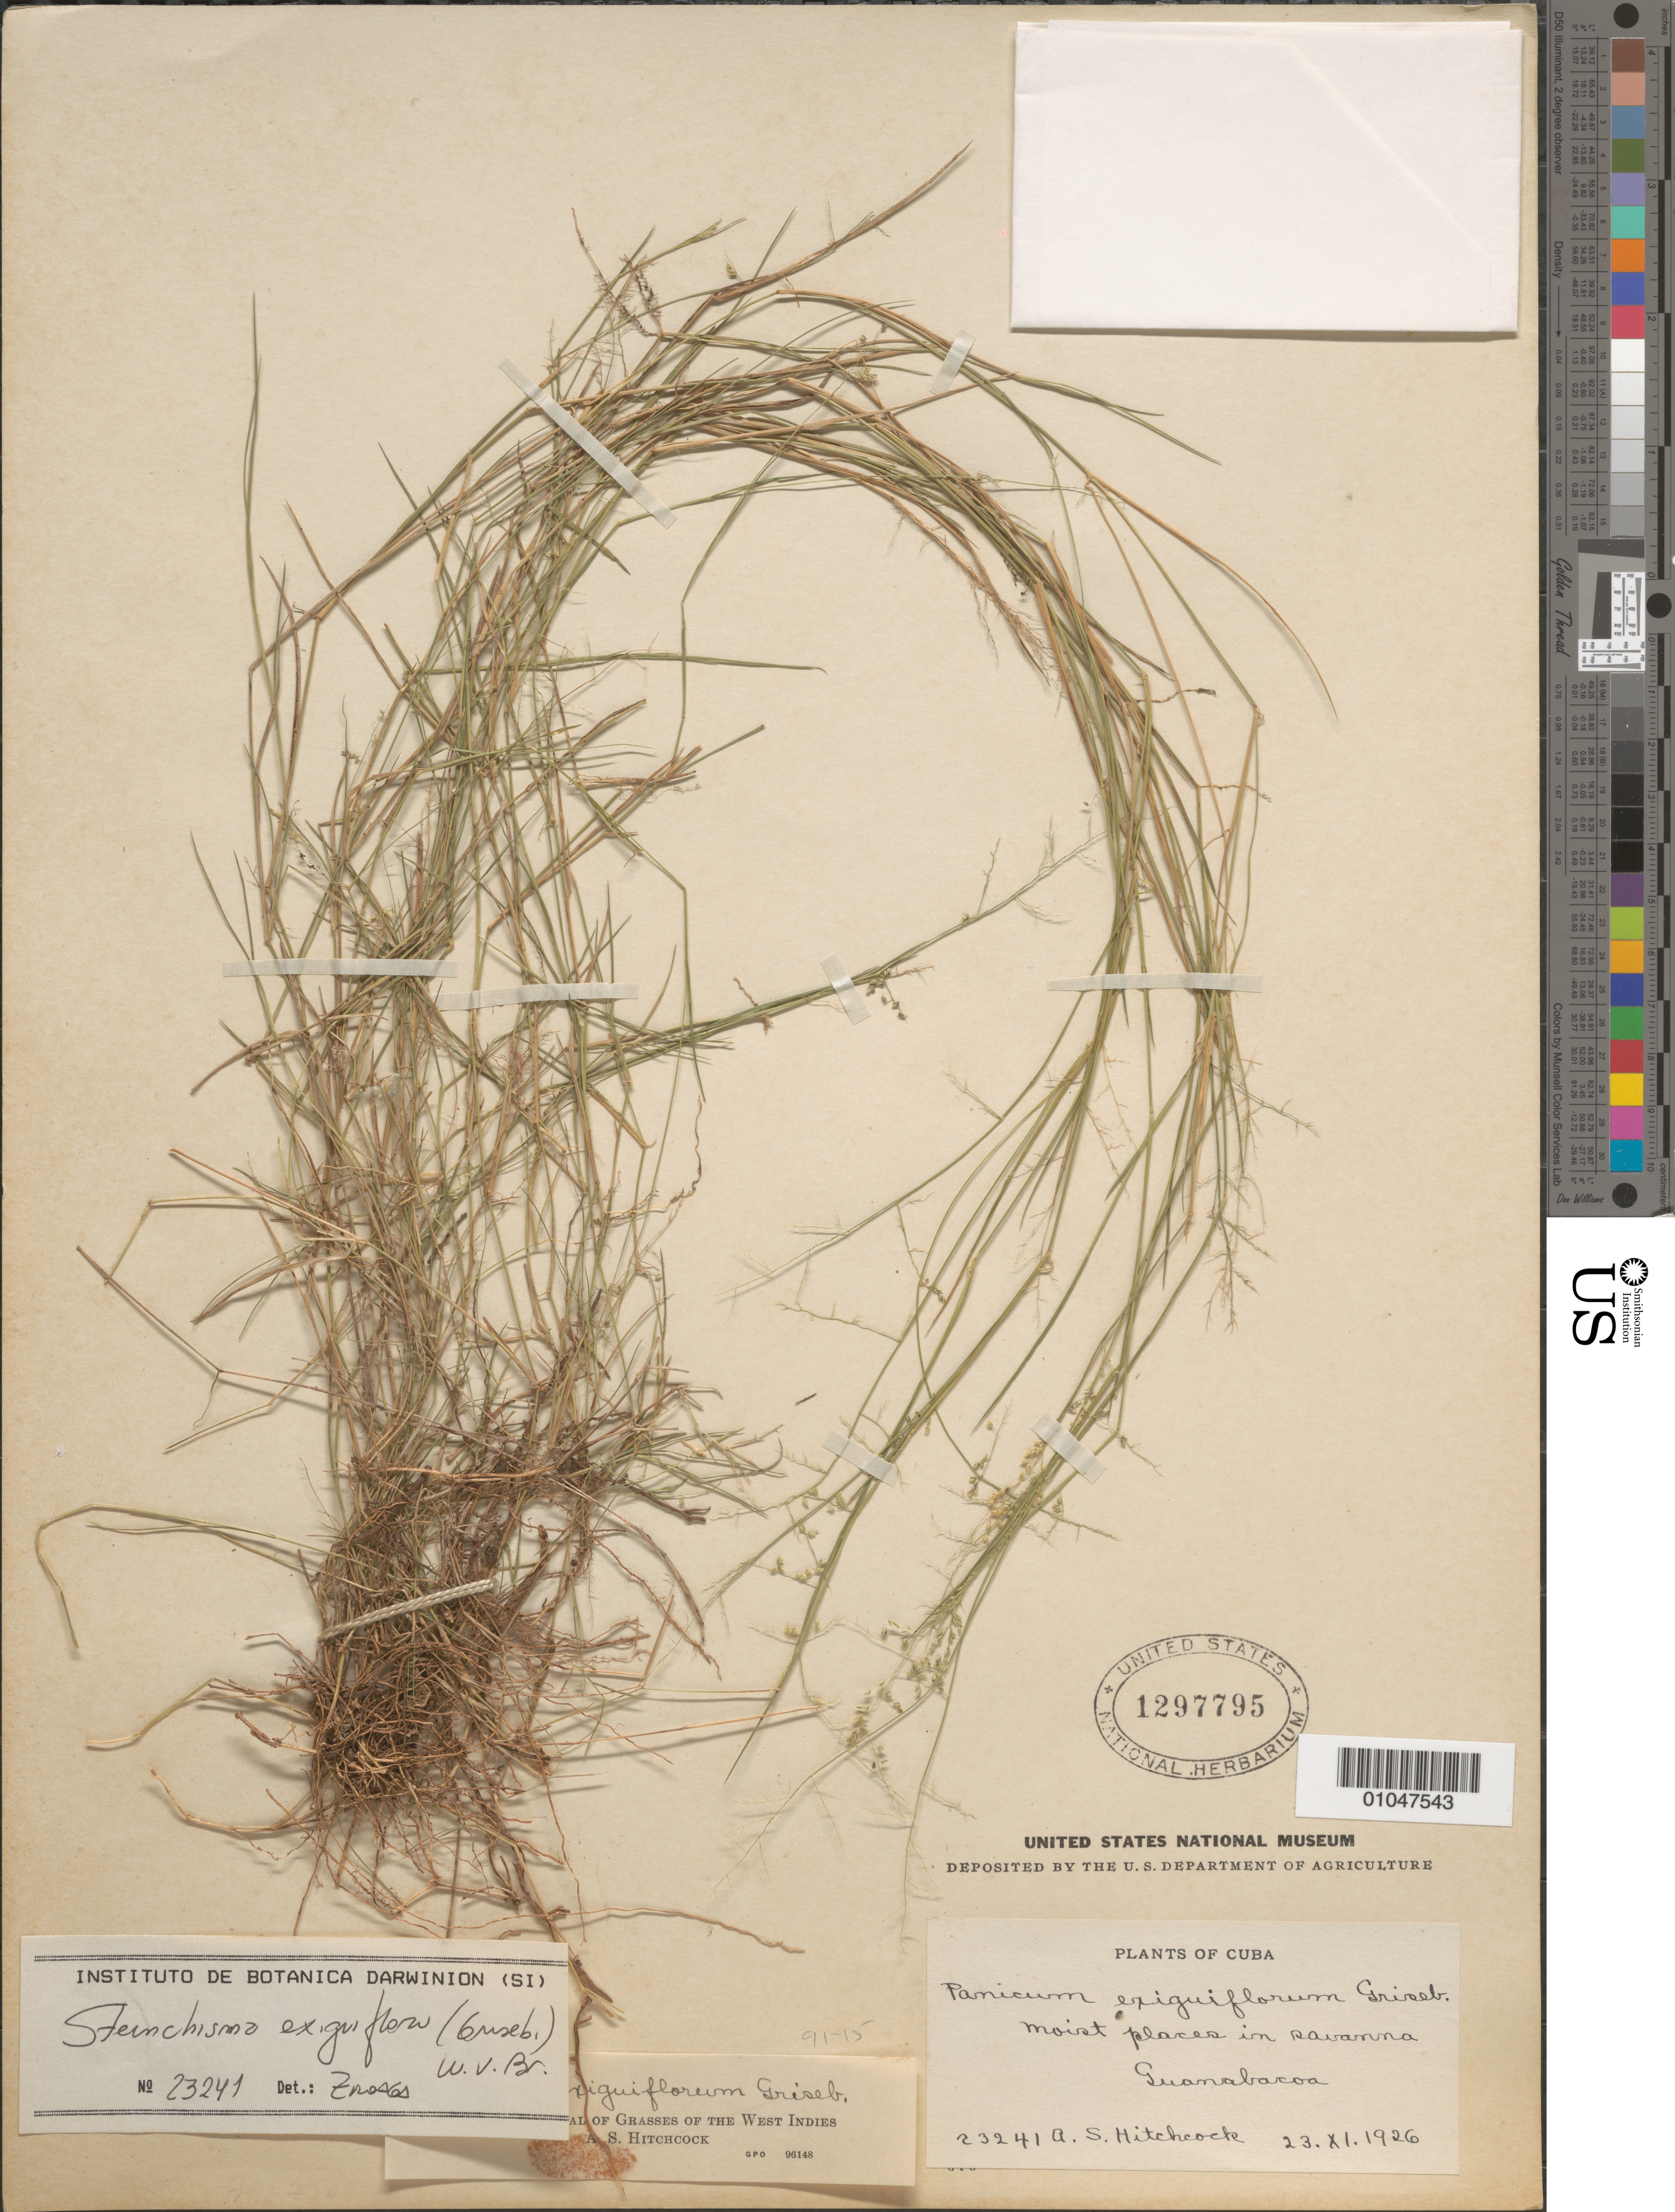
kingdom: Plantae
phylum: Tracheophyta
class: Liliopsida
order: Poales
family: Poaceae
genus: Panicum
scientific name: Panicum exiguiflorum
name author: Griseb.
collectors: A. S. Hitchcock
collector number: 23241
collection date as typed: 23 Nov 1926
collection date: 1926-11-23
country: Cuba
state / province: La Habana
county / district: Municipio Guanabacoa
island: Cuba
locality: Guanabacoa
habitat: Moist places in savanna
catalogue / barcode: US 1297795